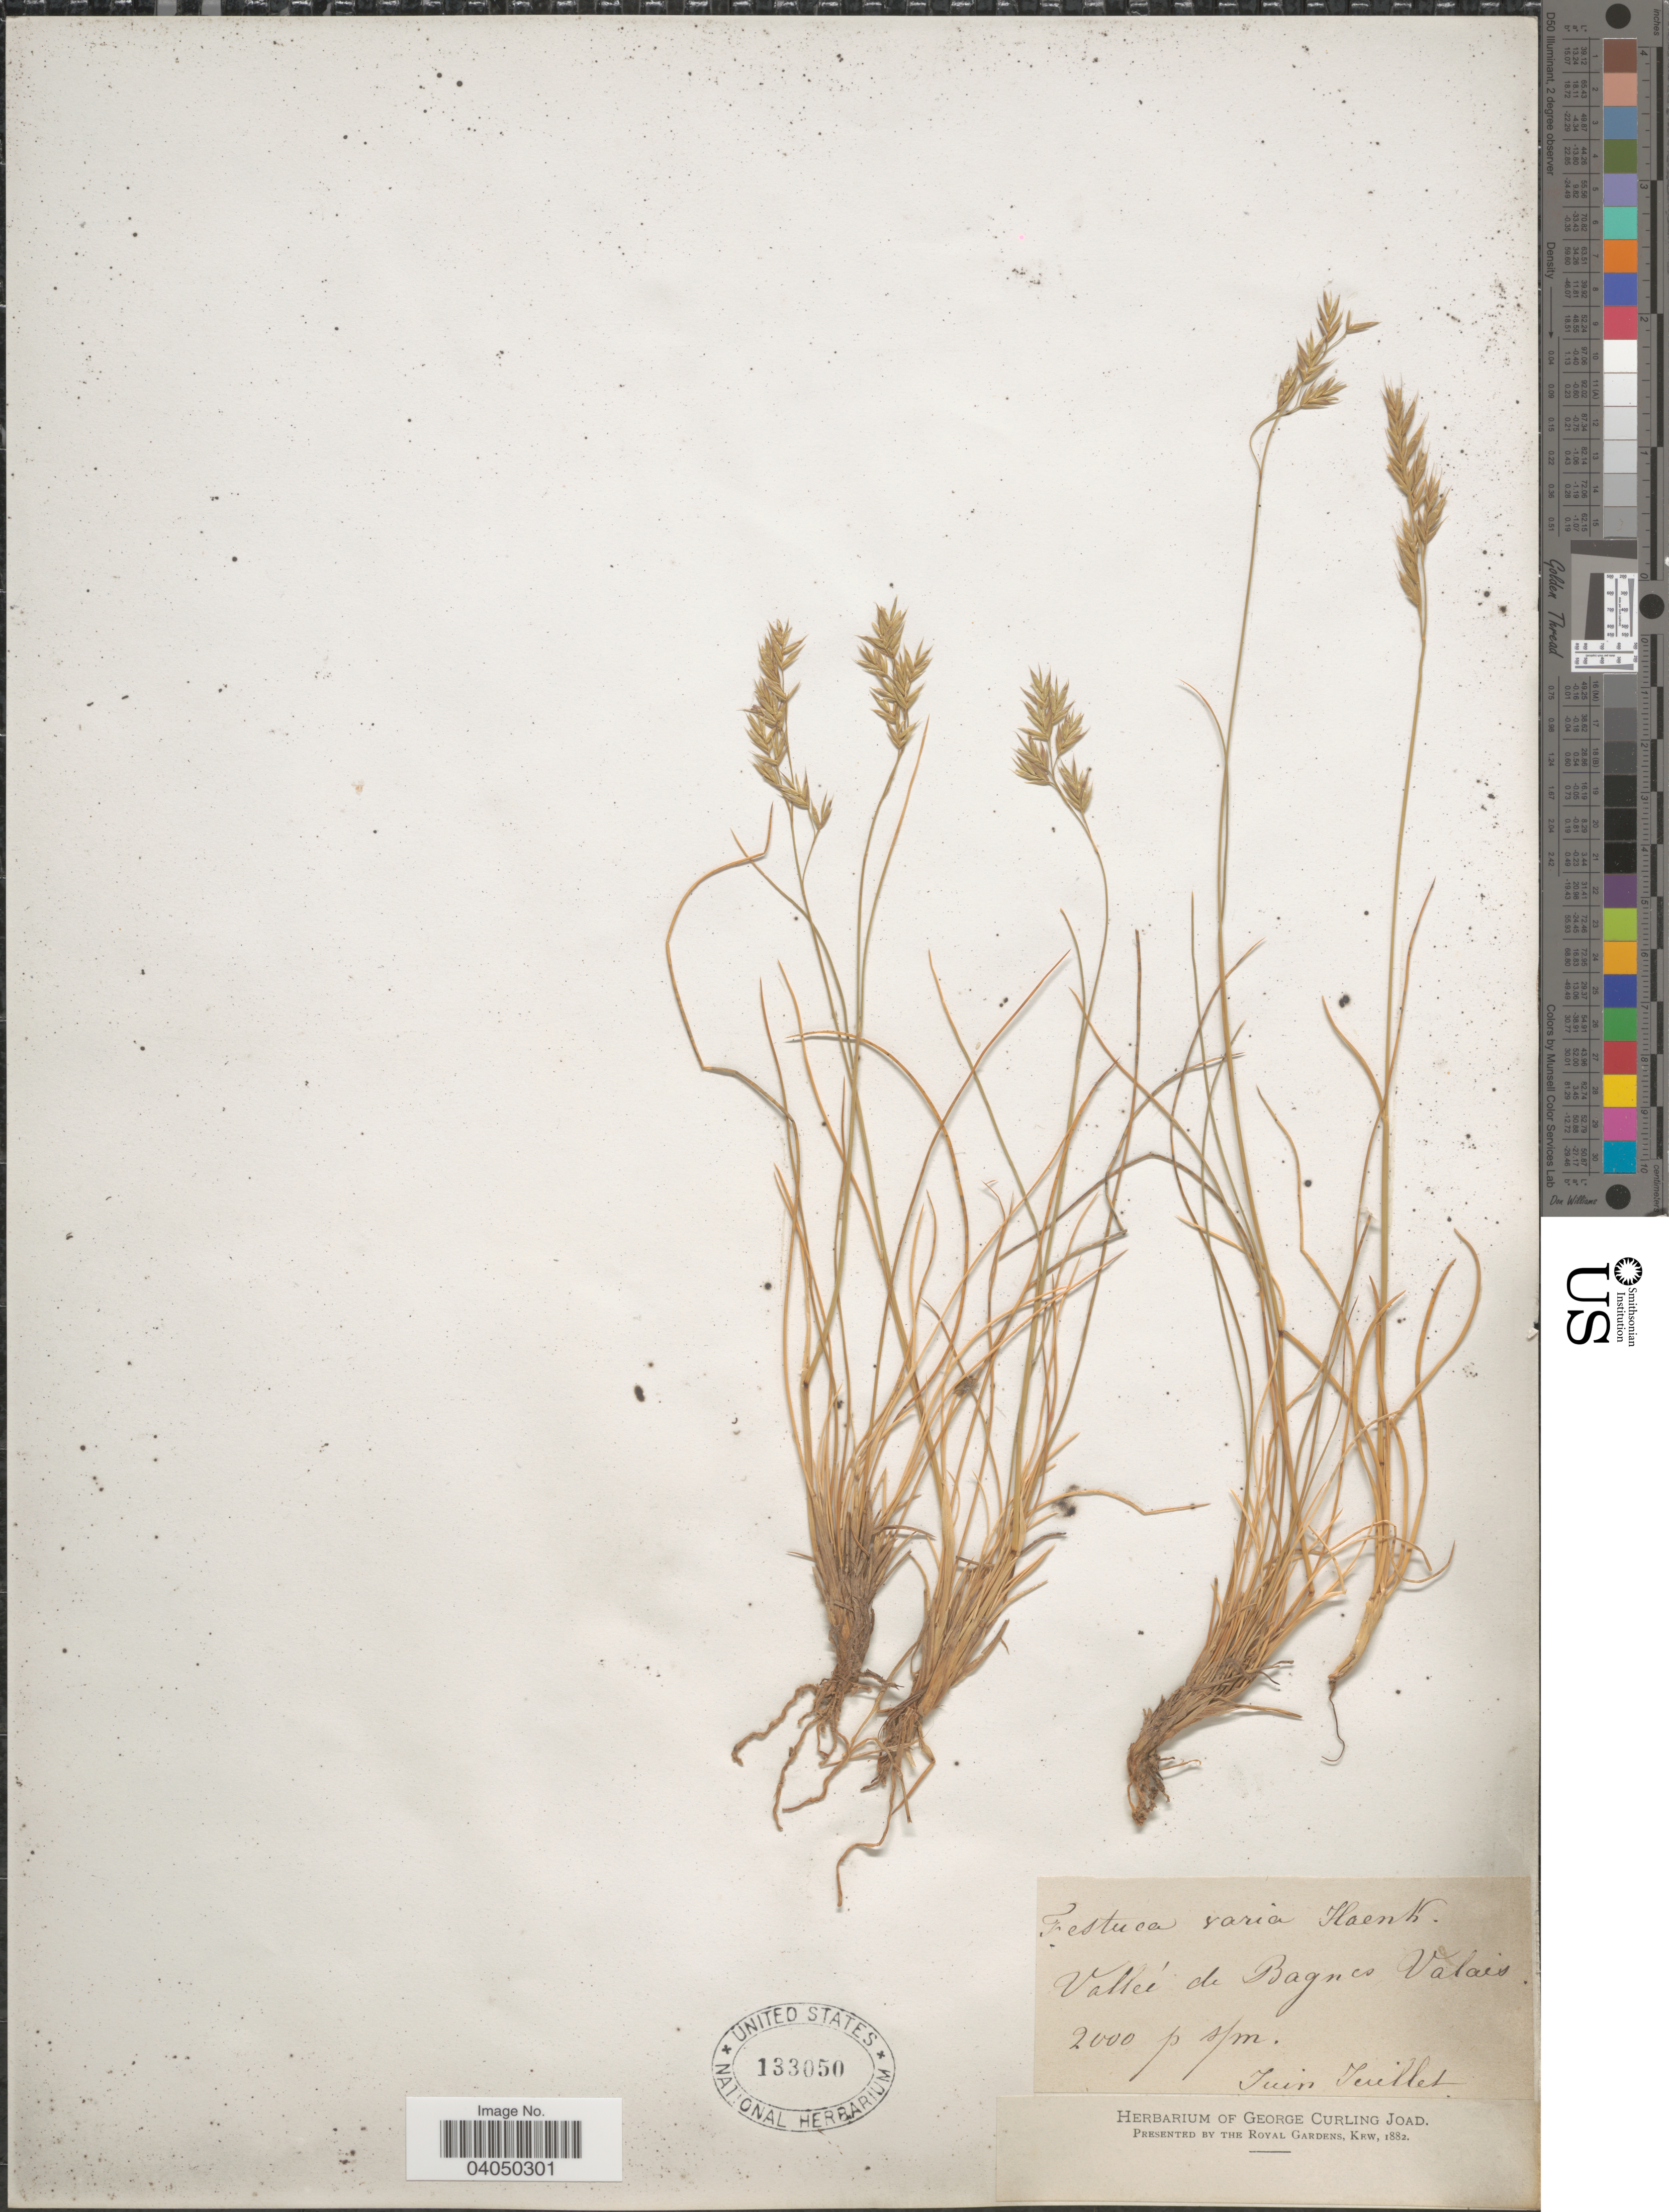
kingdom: Plantae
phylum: Tracheophyta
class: Liliopsida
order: Poales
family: Poaceae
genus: Festuca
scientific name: Festuca varia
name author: Haenke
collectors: ex herb. George Curling Joad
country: Switzerland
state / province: Valais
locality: Valleé de Bagnes Valais.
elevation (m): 610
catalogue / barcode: US 133050